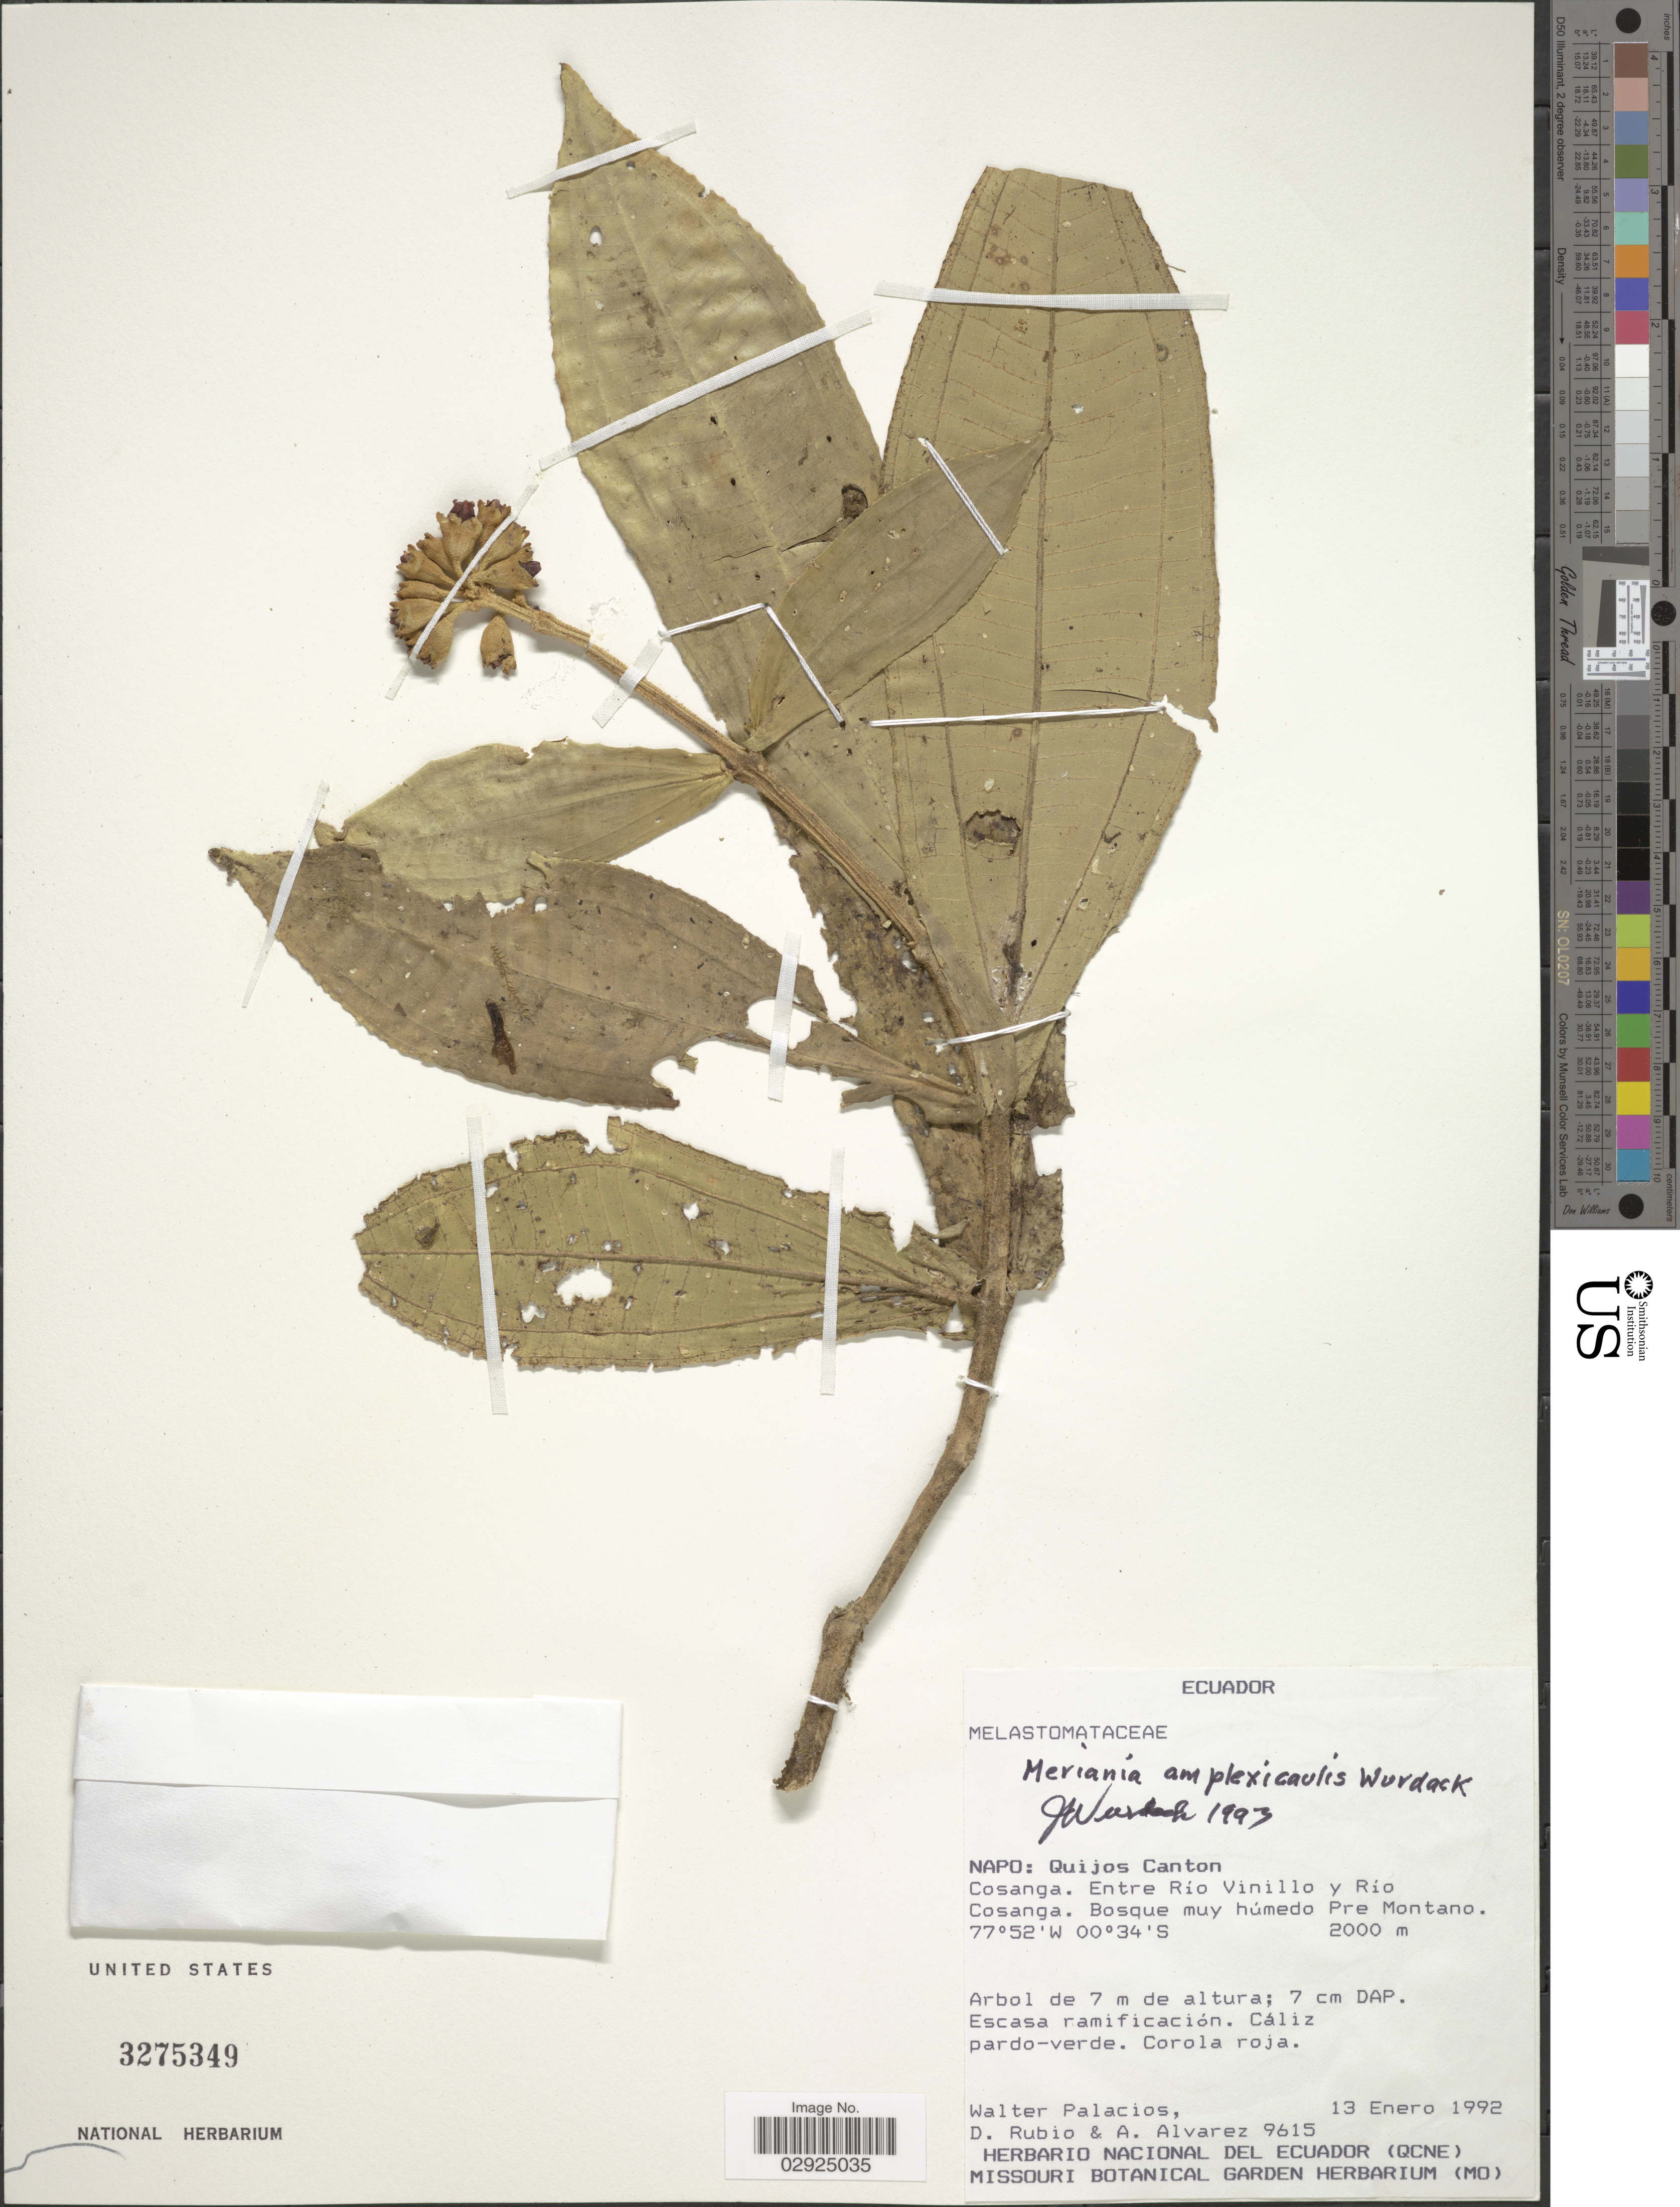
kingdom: Plantae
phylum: Tracheophyta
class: Magnoliopsida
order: Myrtales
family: Melastomataceae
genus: Meriania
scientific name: Meriania amplexicaulis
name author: Wurdack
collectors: W. Palacios, D. Rubio & A. Alvarez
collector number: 9615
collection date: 1992-01-13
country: Ecuador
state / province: Napo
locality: Napo: Quijos Canton, Cosango, Entre Río Vinillo y Río Cosanga, Bosque muy húmedo Pre Montano.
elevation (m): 2000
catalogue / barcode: US 3275349